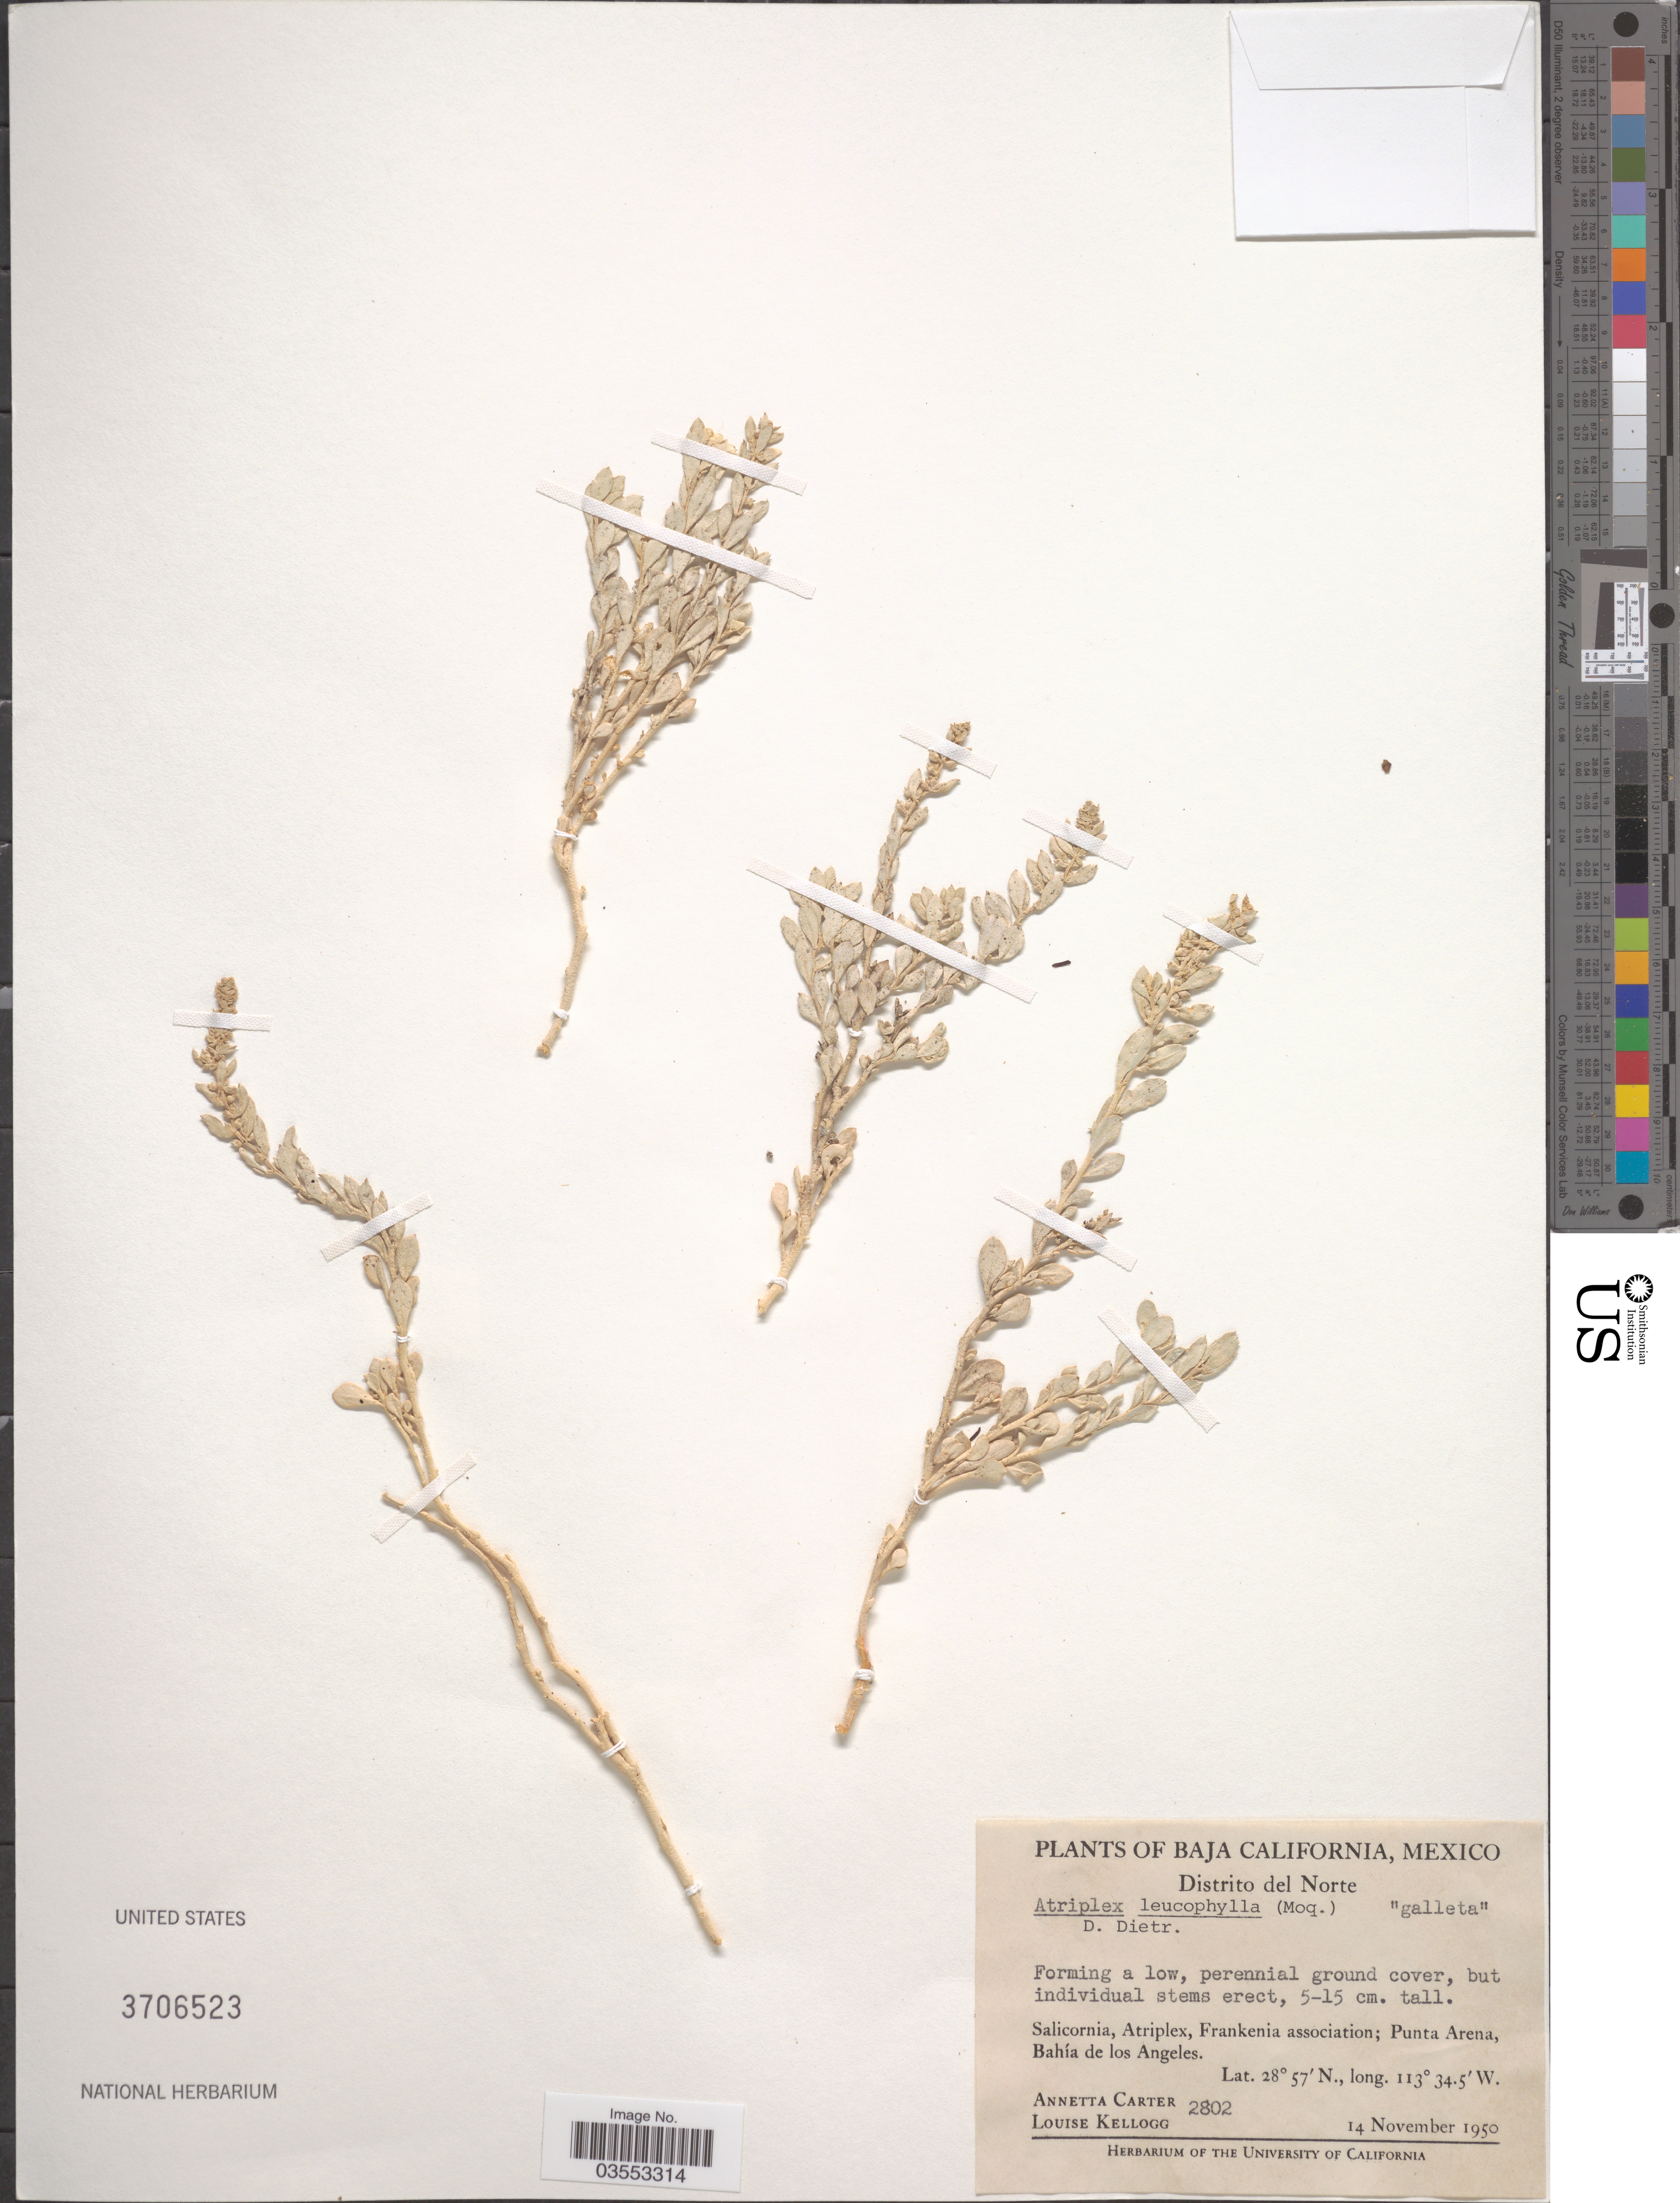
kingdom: Plantae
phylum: Tracheophyta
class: Magnoliopsida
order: Caryophyllales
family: Amaranthaceae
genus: Atriplex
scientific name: Atriplex leucophylla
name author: (Moq.) D. Dietr.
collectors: A. Carter & L. Kellogg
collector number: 2802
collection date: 1950-11-14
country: Mexico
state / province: Baja California Norte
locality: Distrito del Norte. Punta Arena, Bahía de los Angeles.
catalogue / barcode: US 3706523